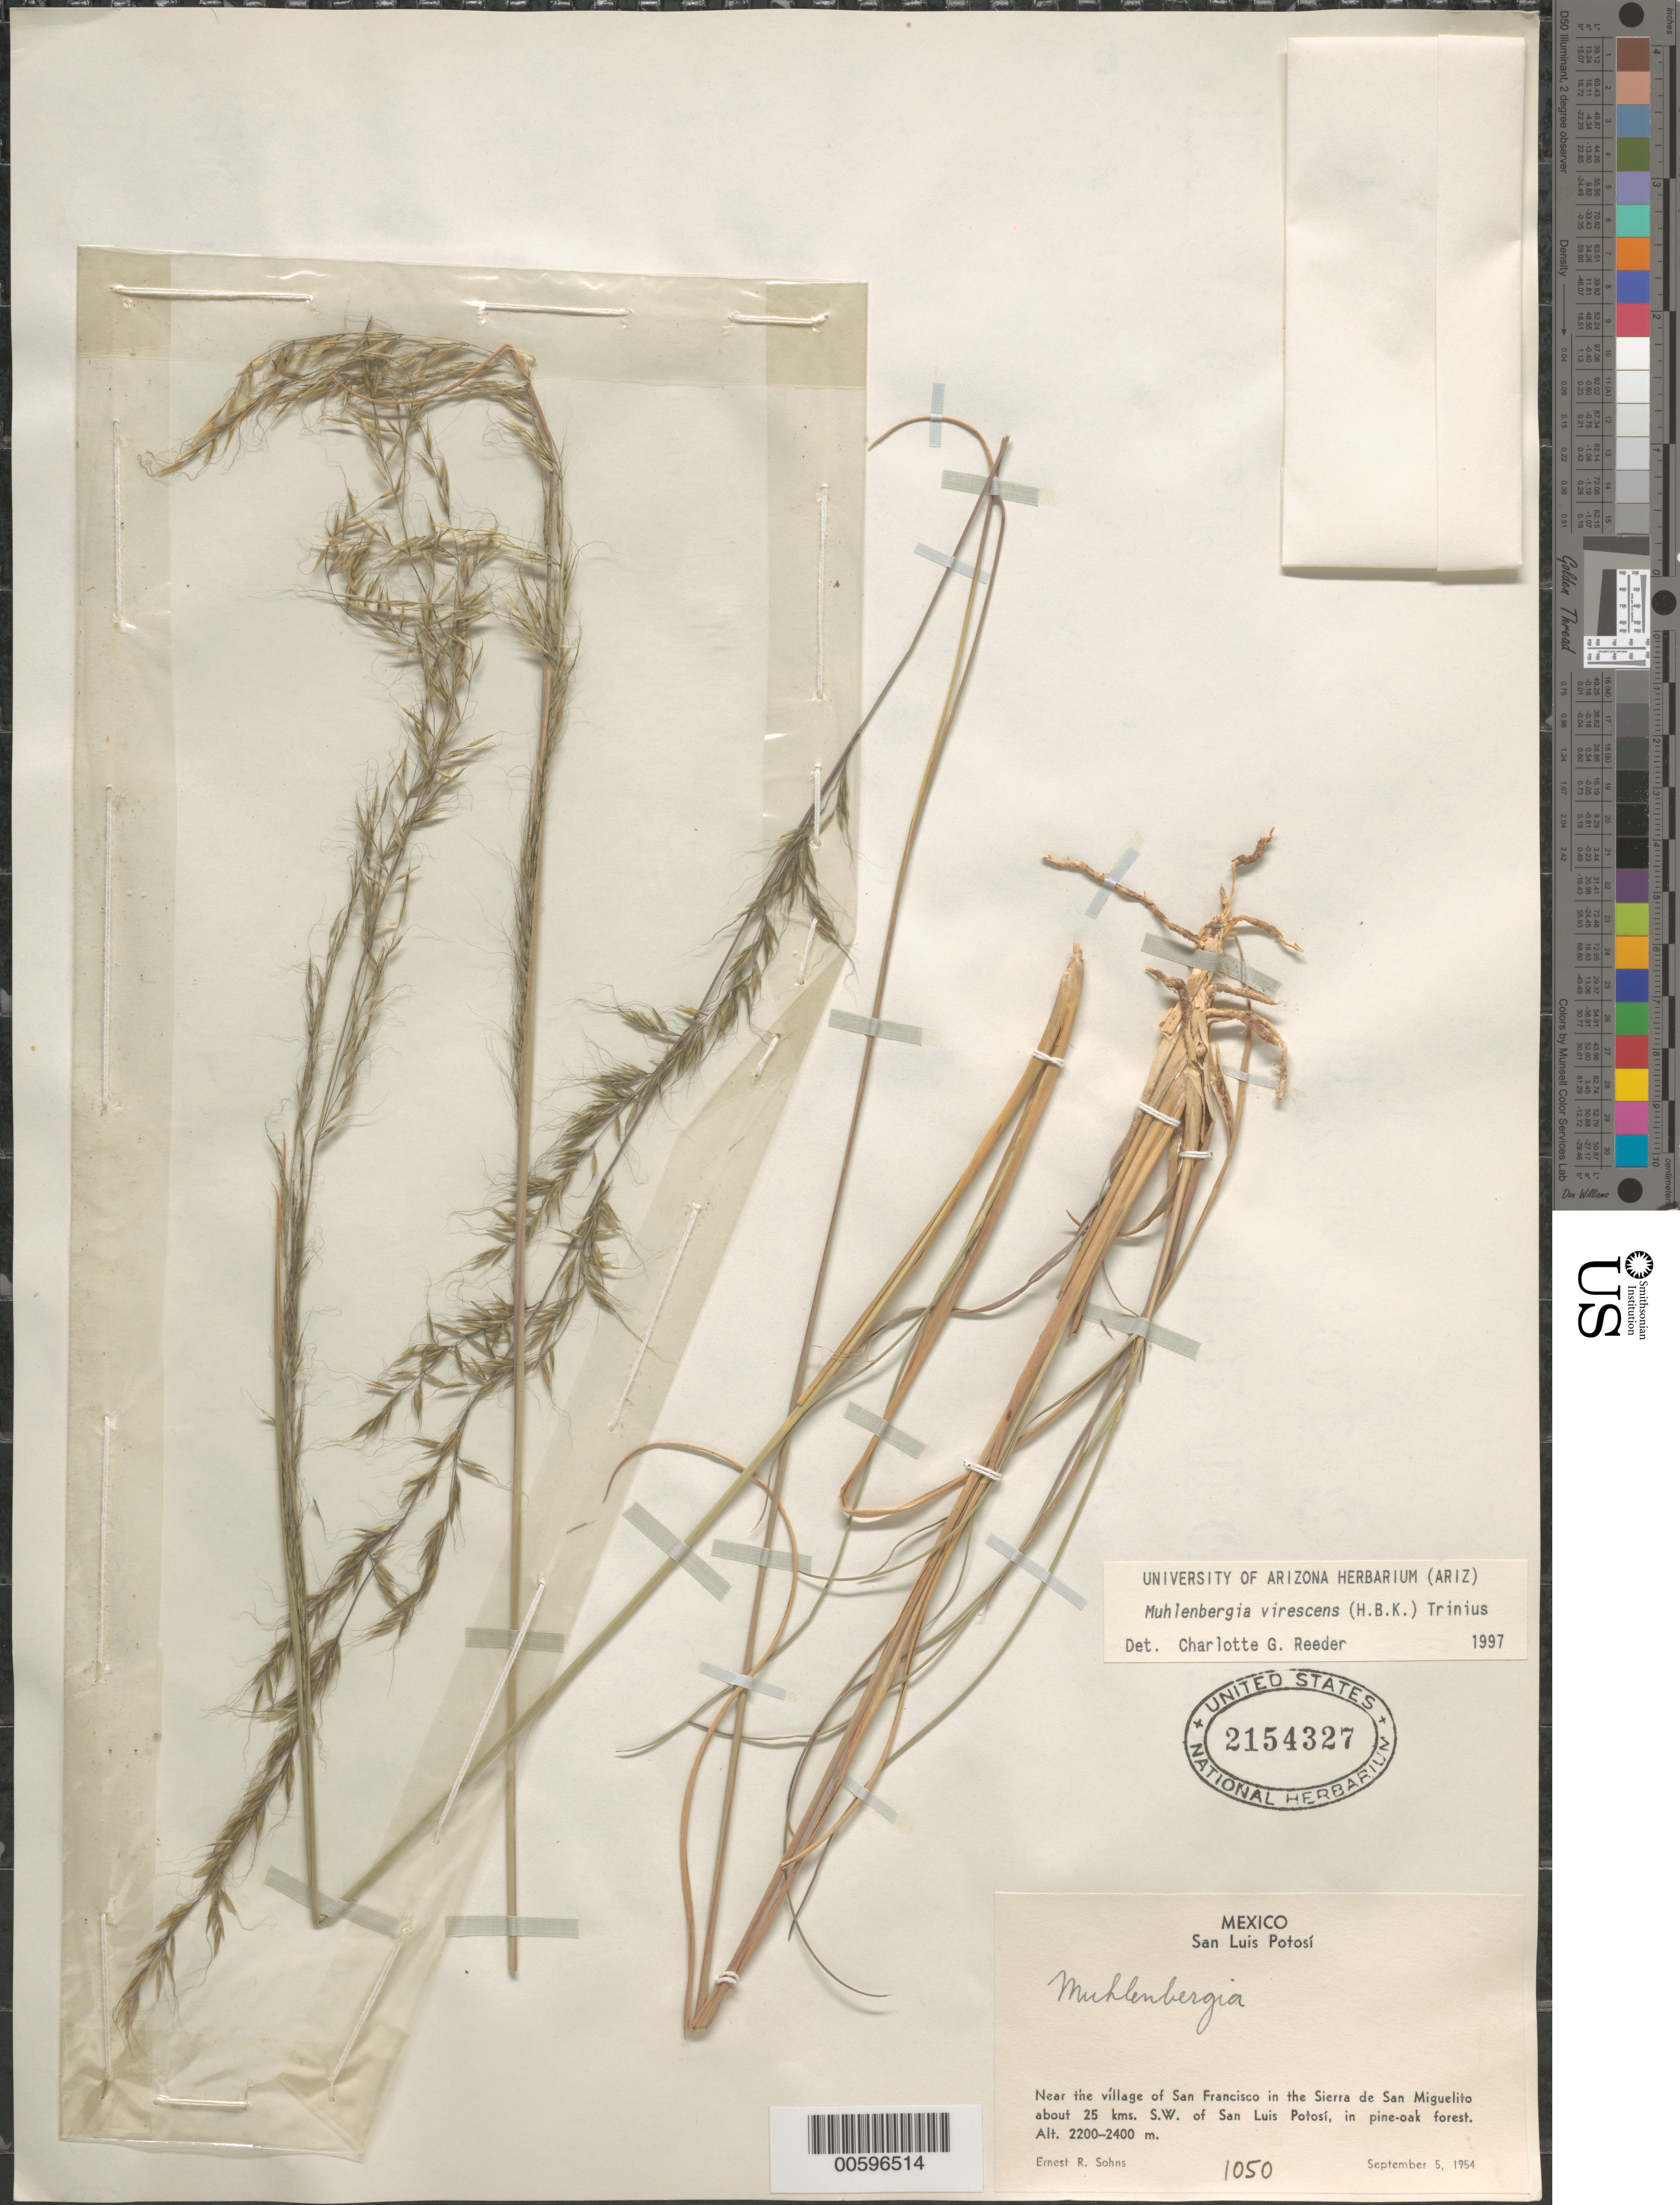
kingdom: Plantae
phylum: Tracheophyta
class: Liliopsida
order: Poales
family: Poaceae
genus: Muhlenbergia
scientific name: Muhlenbergia virescens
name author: (Kunth) Trin.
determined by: Reeder, C. G., (ARIZ)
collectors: E. R. Sohns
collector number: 1050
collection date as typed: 5 Sep 1954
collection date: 1954-09-05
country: Mexico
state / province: San Luis Potosi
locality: Near the village of San Francisco in the Sierra de San Miguelito ca. 25 kms SW of San Luis Potosi.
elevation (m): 2200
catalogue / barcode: US 2154327